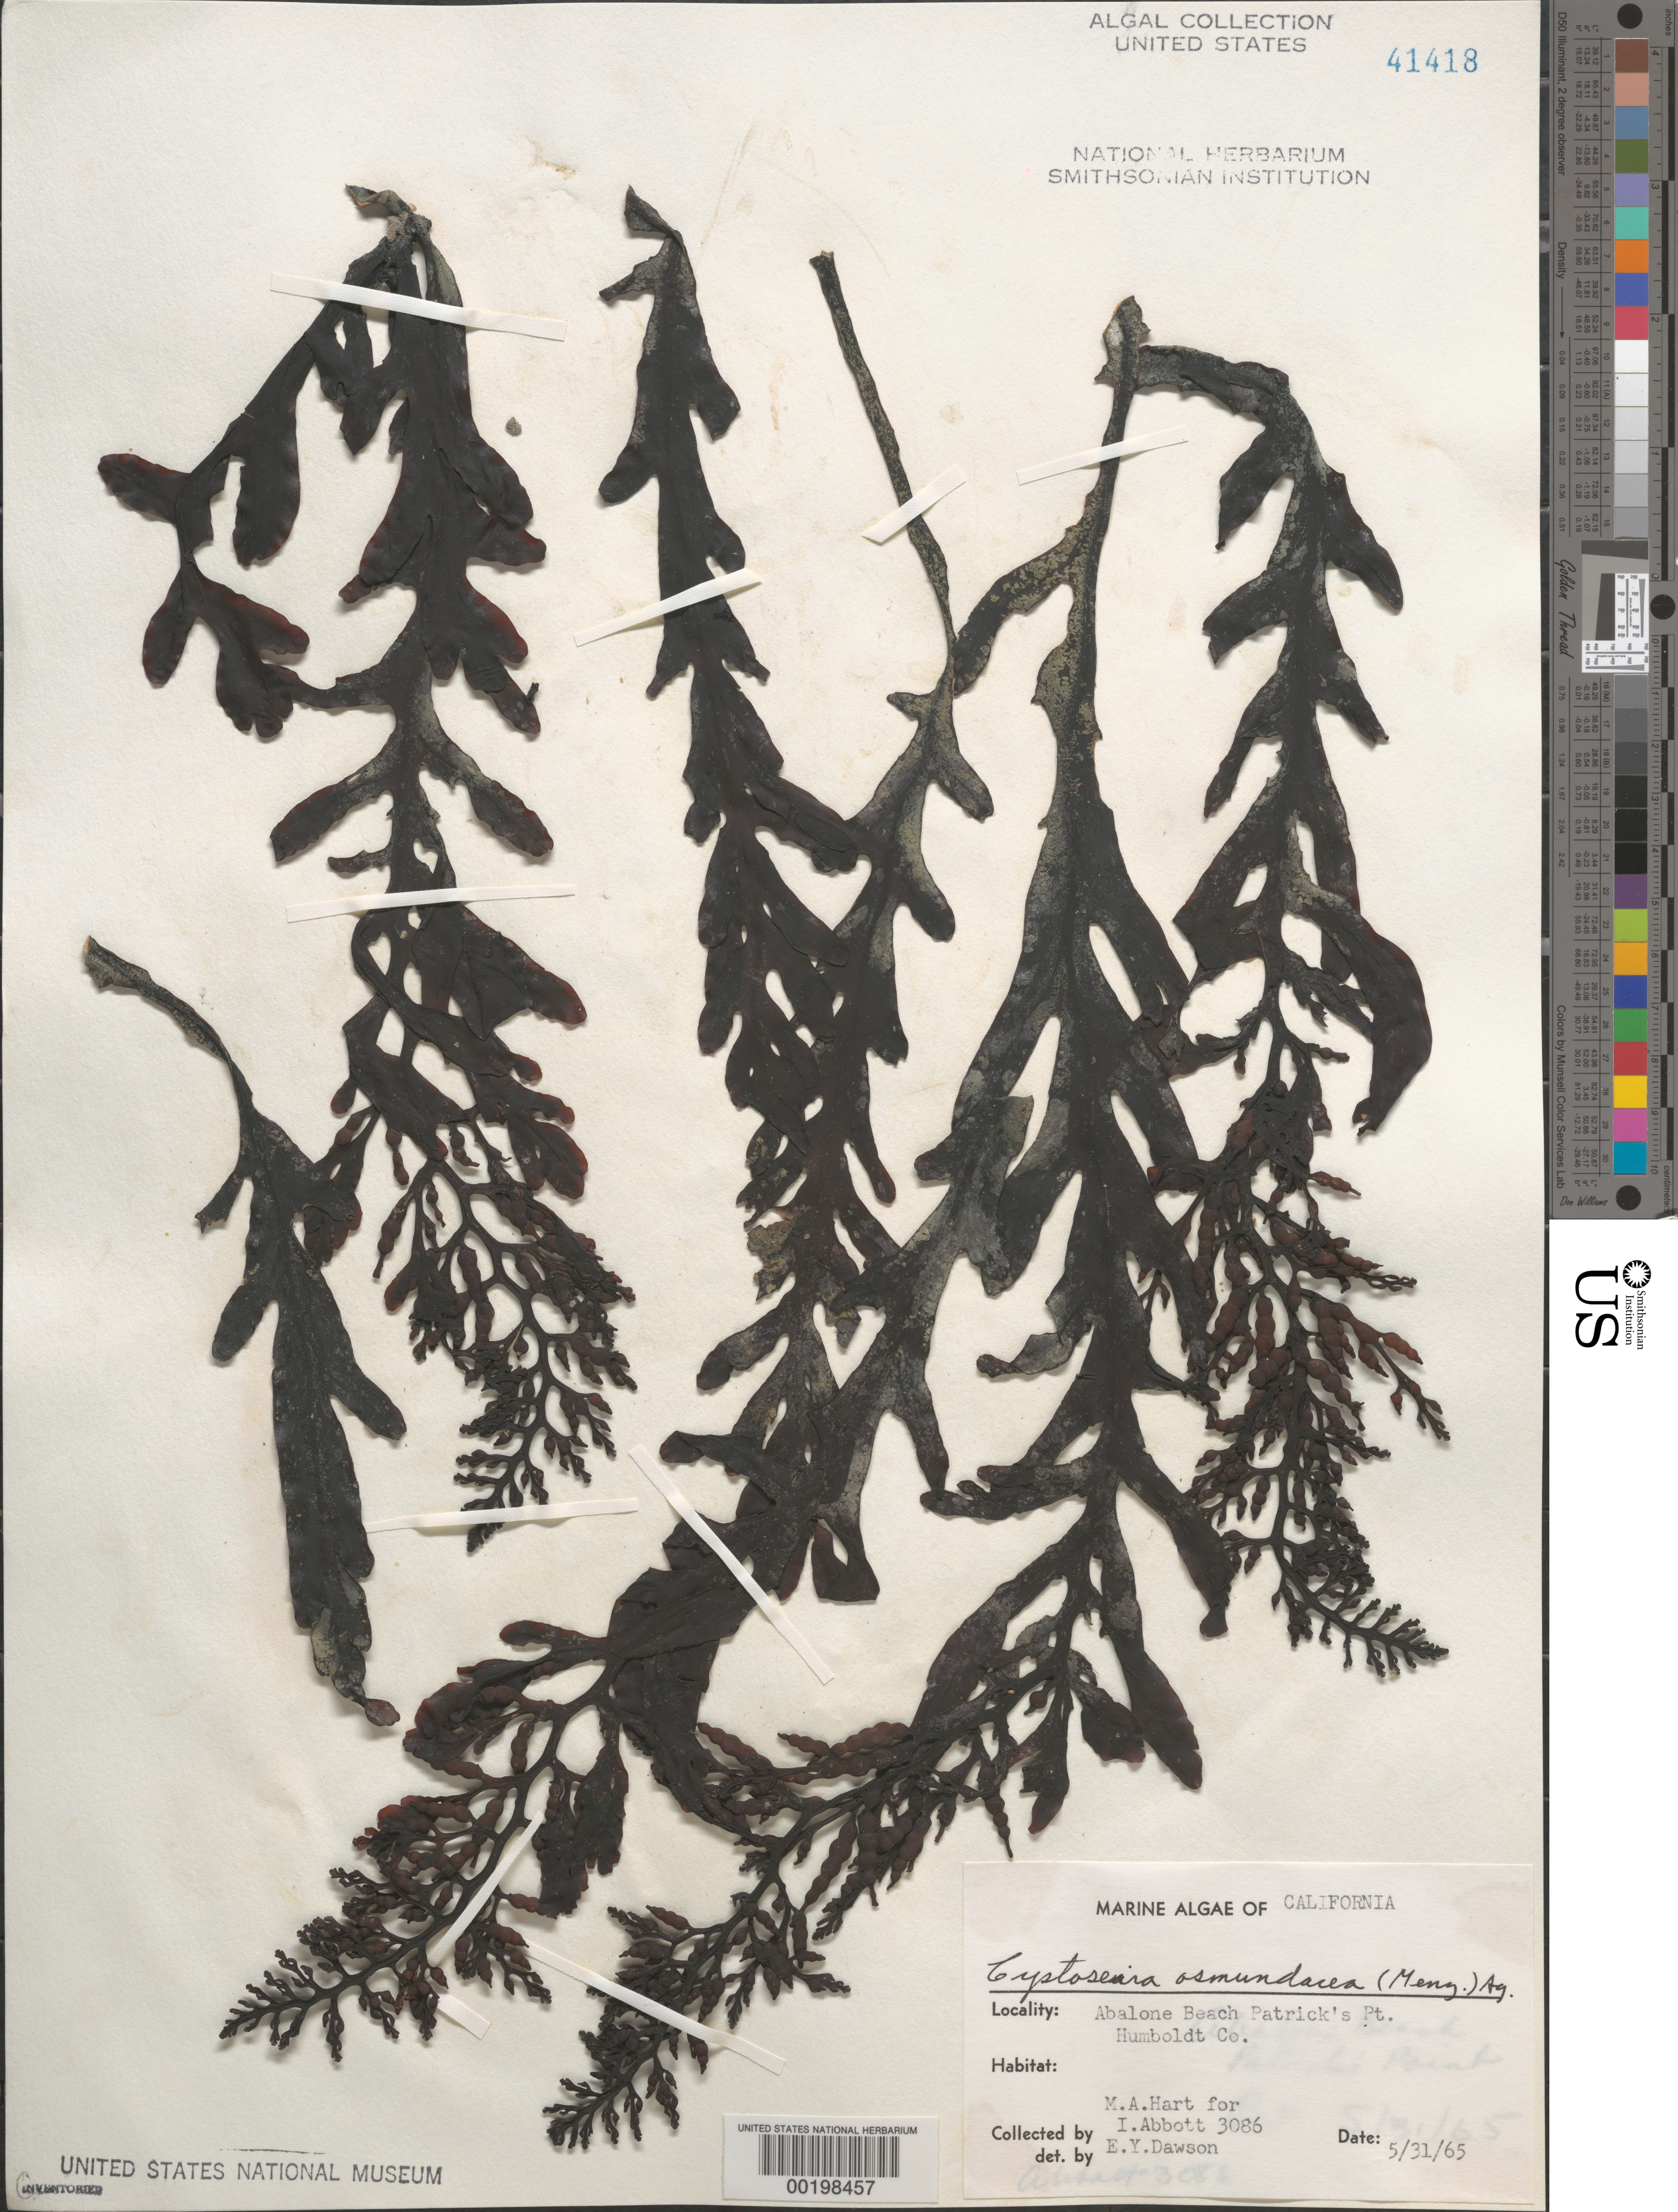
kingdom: Chromista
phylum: Ochrophyta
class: Phaeophyceae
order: Fucales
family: Sargassaceae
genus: Cystoseira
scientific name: Cystoseira osmundacea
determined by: Dawson, E. Y.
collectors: M. A. Hart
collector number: IAA 3086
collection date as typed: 31 May 1965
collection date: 1965-05-31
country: United States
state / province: California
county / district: Humboldt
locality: Abalone Beach, Patrick's Point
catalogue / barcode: US 41418